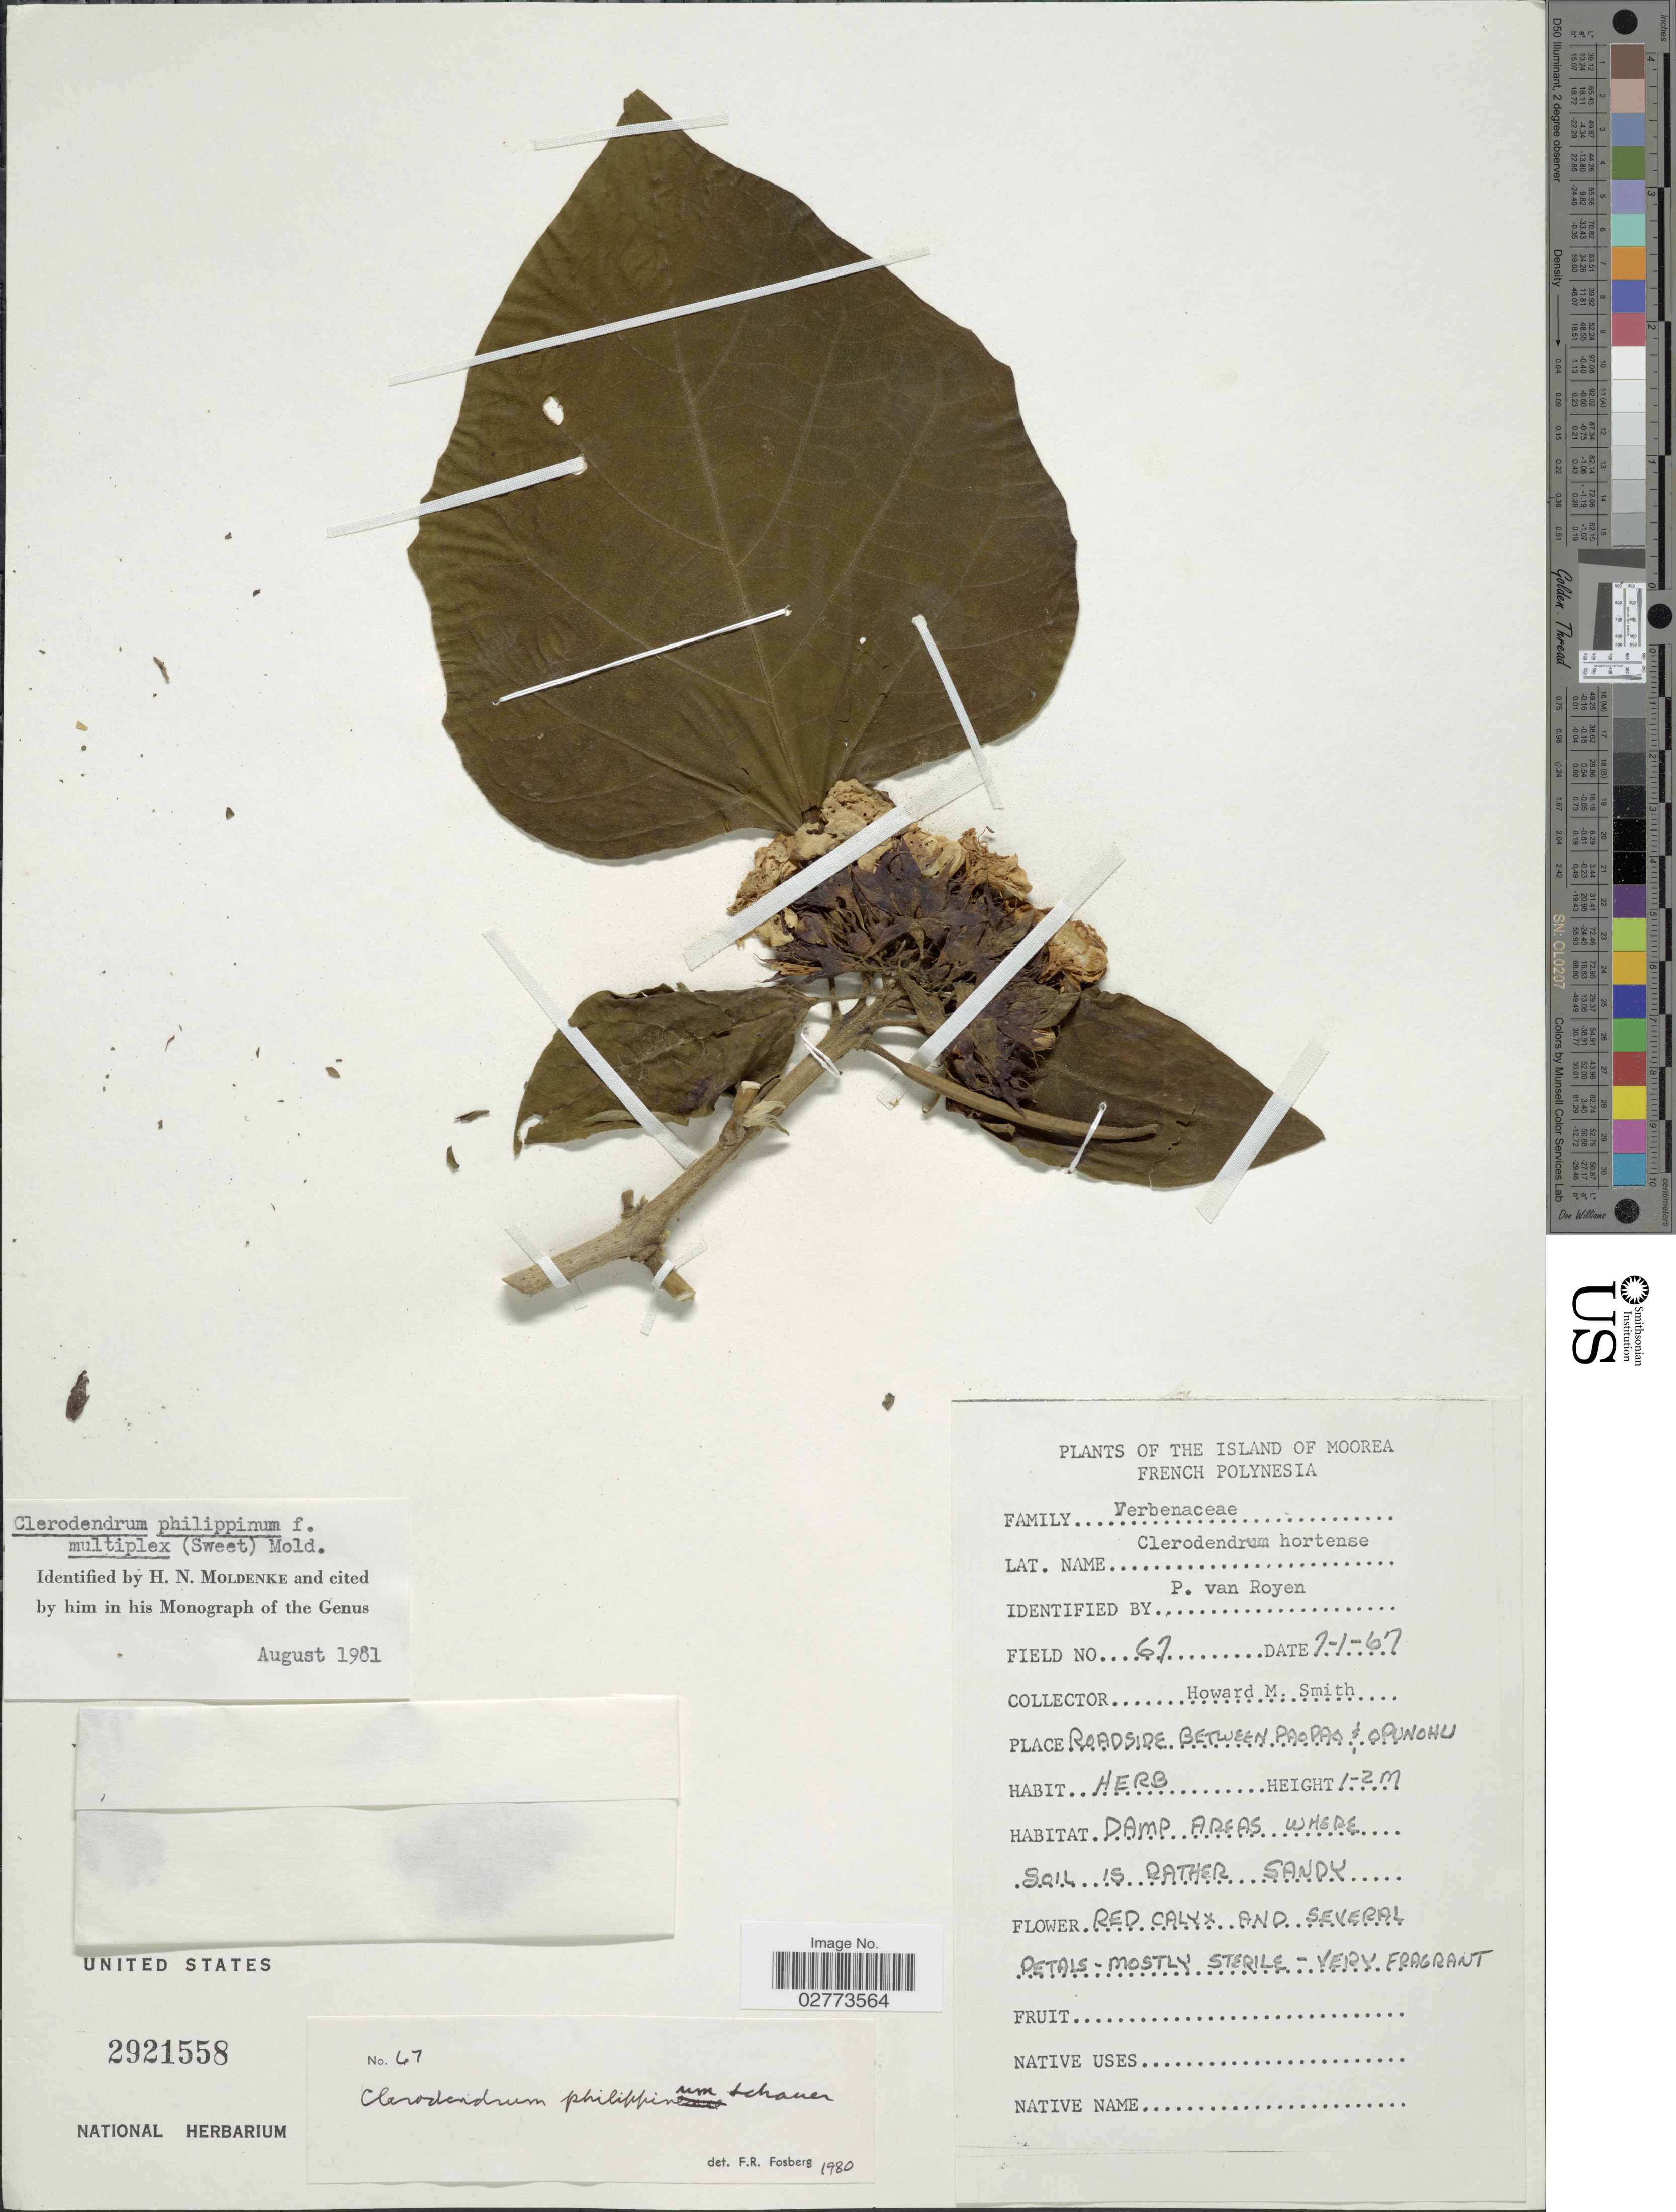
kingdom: Plantae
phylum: Tracheophyta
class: Magnoliopsida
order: Lamiales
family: Lamiaceae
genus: Clerodendrum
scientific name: Clerodendrum philippinum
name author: Schauer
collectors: H. M. Smith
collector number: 67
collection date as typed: Transcribed d/m/y: 7/1/67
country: French Polynesia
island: Moorea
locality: Island of Moorea. Roadside between Paopas & Opunohu.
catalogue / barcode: US 2921558